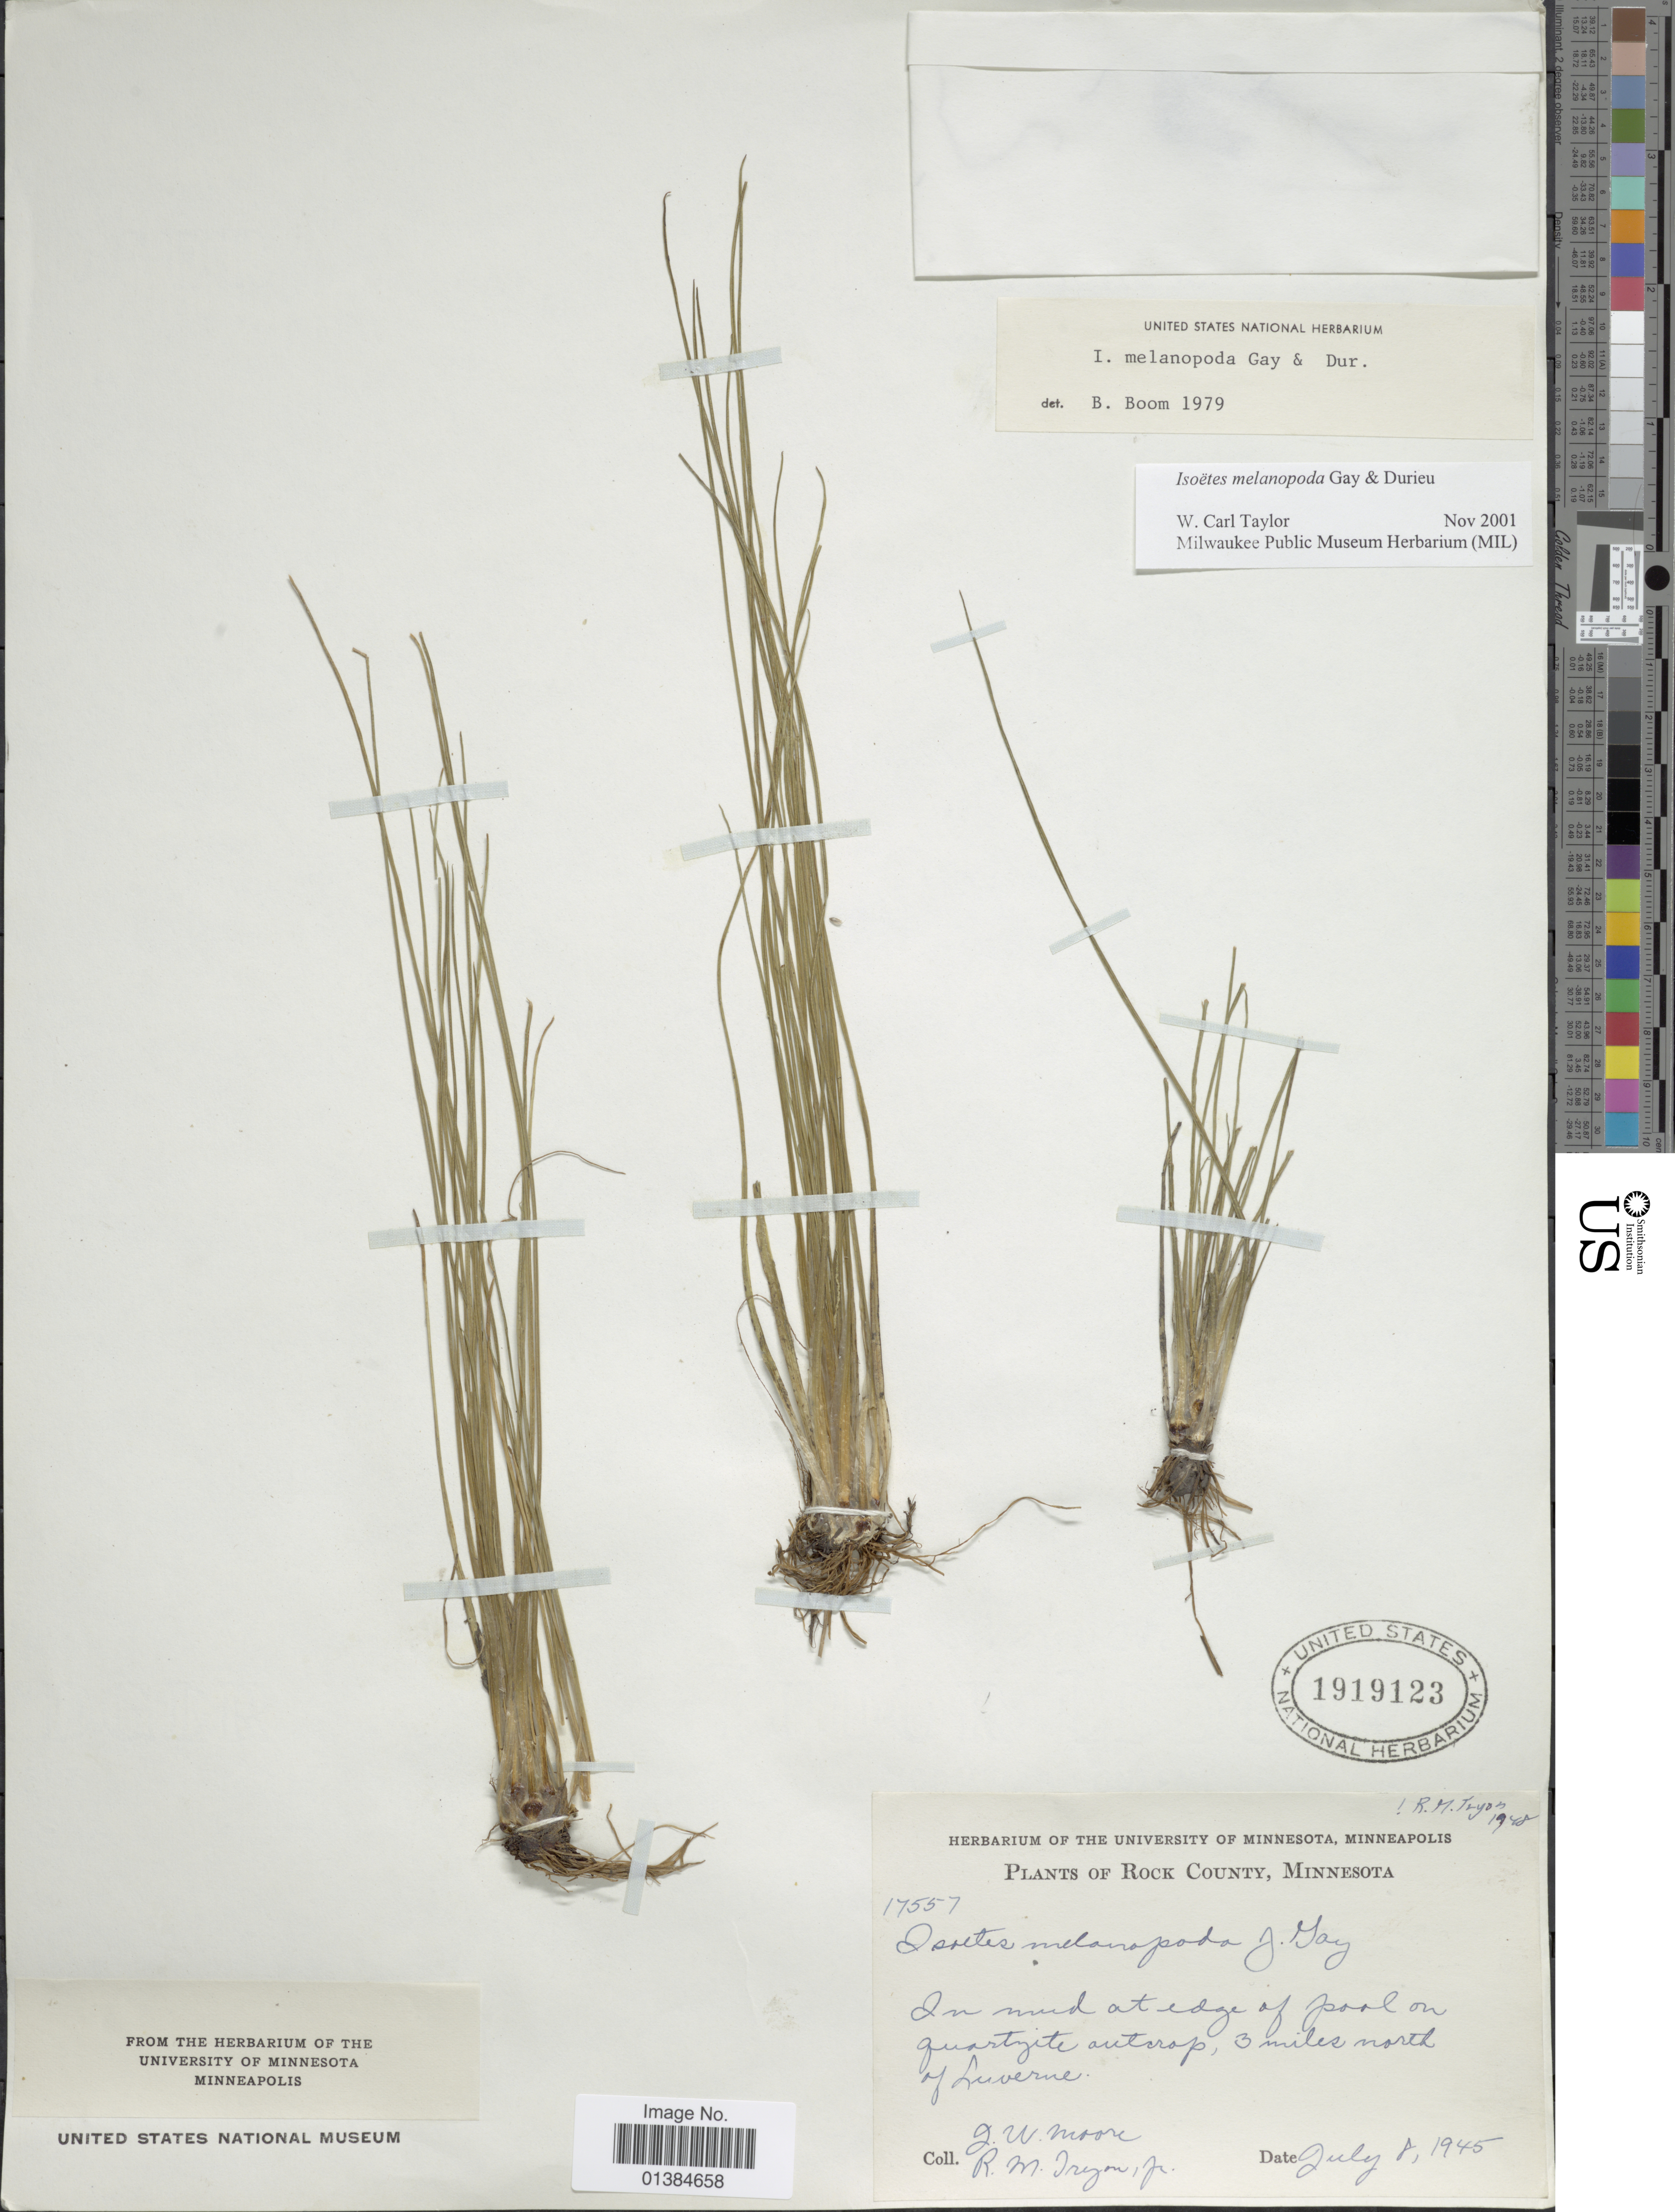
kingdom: Plantae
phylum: Tracheophyta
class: Lycopodiopsida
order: Isoetales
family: Isoetaceae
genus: Isoetes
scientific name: Isoetes melanopoda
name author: J. Gay & Durieu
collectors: J. Moore & R. M. Tryon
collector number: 17557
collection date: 1945-07-08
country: United States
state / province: Minnesota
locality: Rock County. In mud at edge of pool on quartzite outcrop, 3 miles north of Luverne.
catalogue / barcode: US 1919123